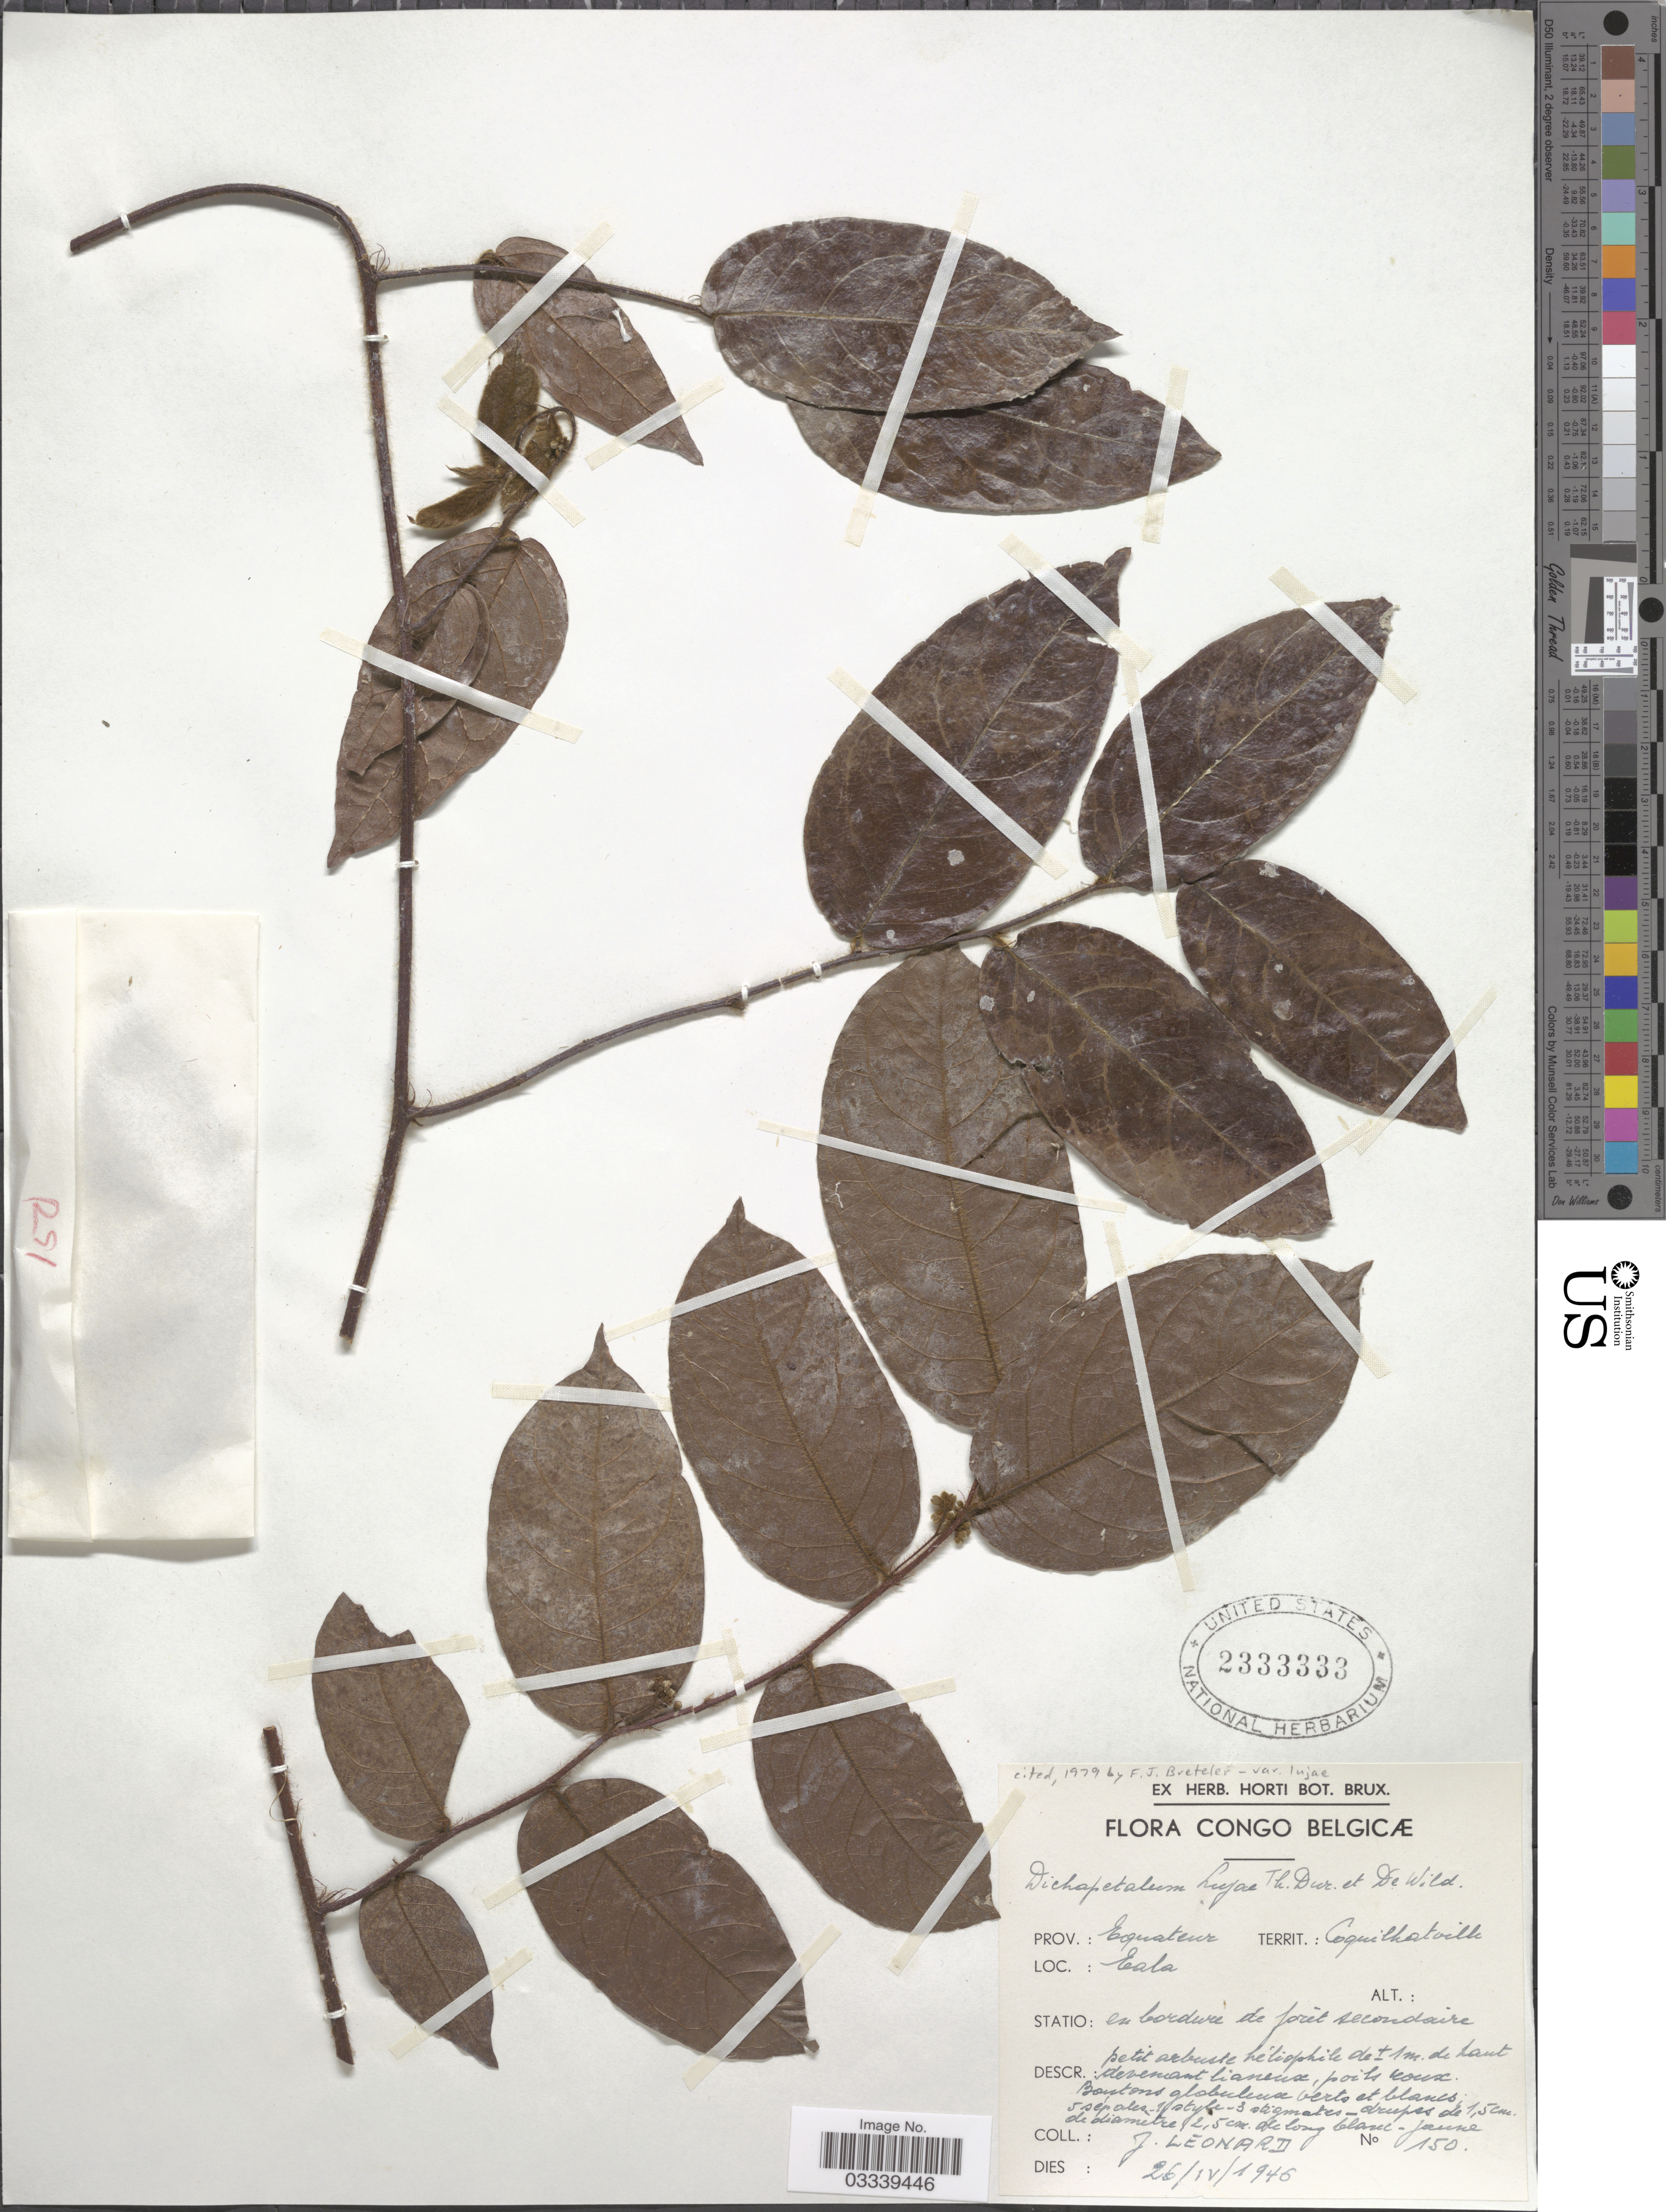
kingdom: Plantae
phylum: Tracheophyta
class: Magnoliopsida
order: Malpighiales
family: Dichapetalaceae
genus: Dichapetalum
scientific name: Dichapetalum lujae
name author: De Wild.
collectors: J. Leonard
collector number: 150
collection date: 1946-04-26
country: Congo, Democratic Republic of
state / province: Equateur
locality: Congo Belgicæ. Territ.: Coquilhatville. Eala.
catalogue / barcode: US 2333333